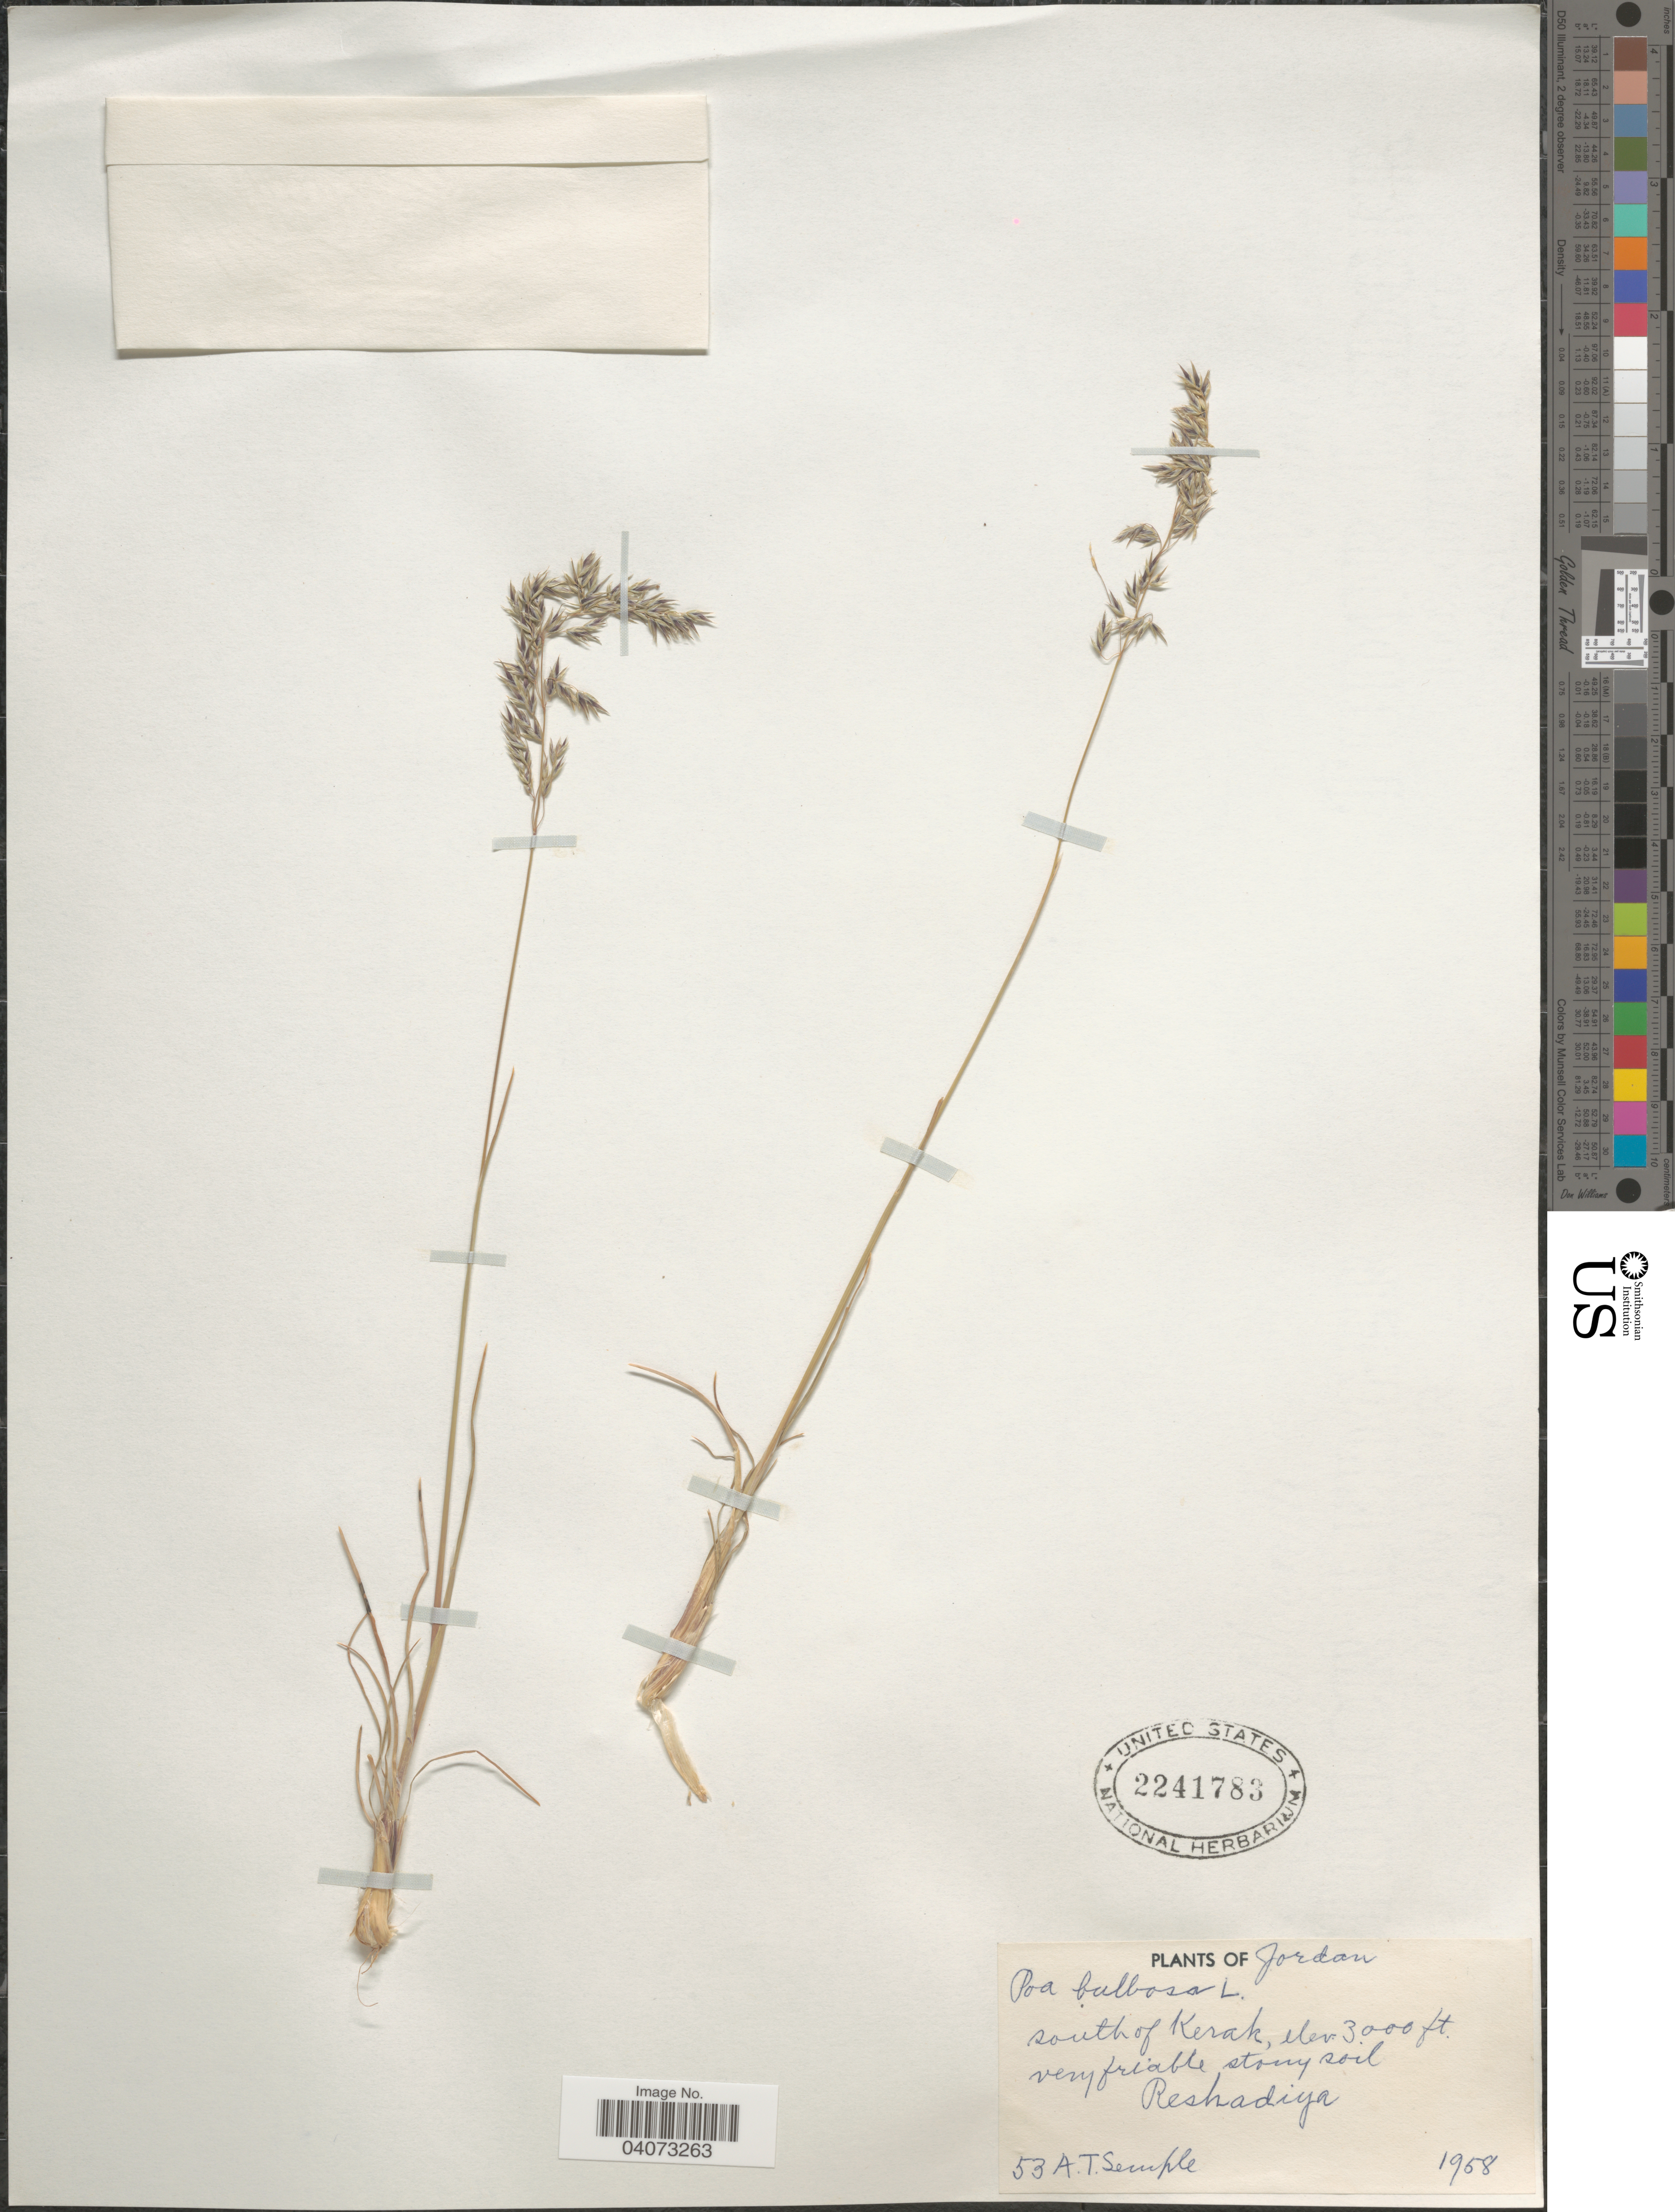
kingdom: Plantae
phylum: Tracheophyta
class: Liliopsida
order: Poales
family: Poaceae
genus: Poa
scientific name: Poa sinaica var. vivipara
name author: Täckh.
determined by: Soreng, Robert J., Research Associate (BOT), Smithsonian Institution - National Museum of Natural History (UNITED STATES)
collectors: A. Semple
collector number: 53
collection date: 1958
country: Jordan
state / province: Al Karak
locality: South of Kerak. Reshadiya.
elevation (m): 914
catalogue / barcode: US 2241783